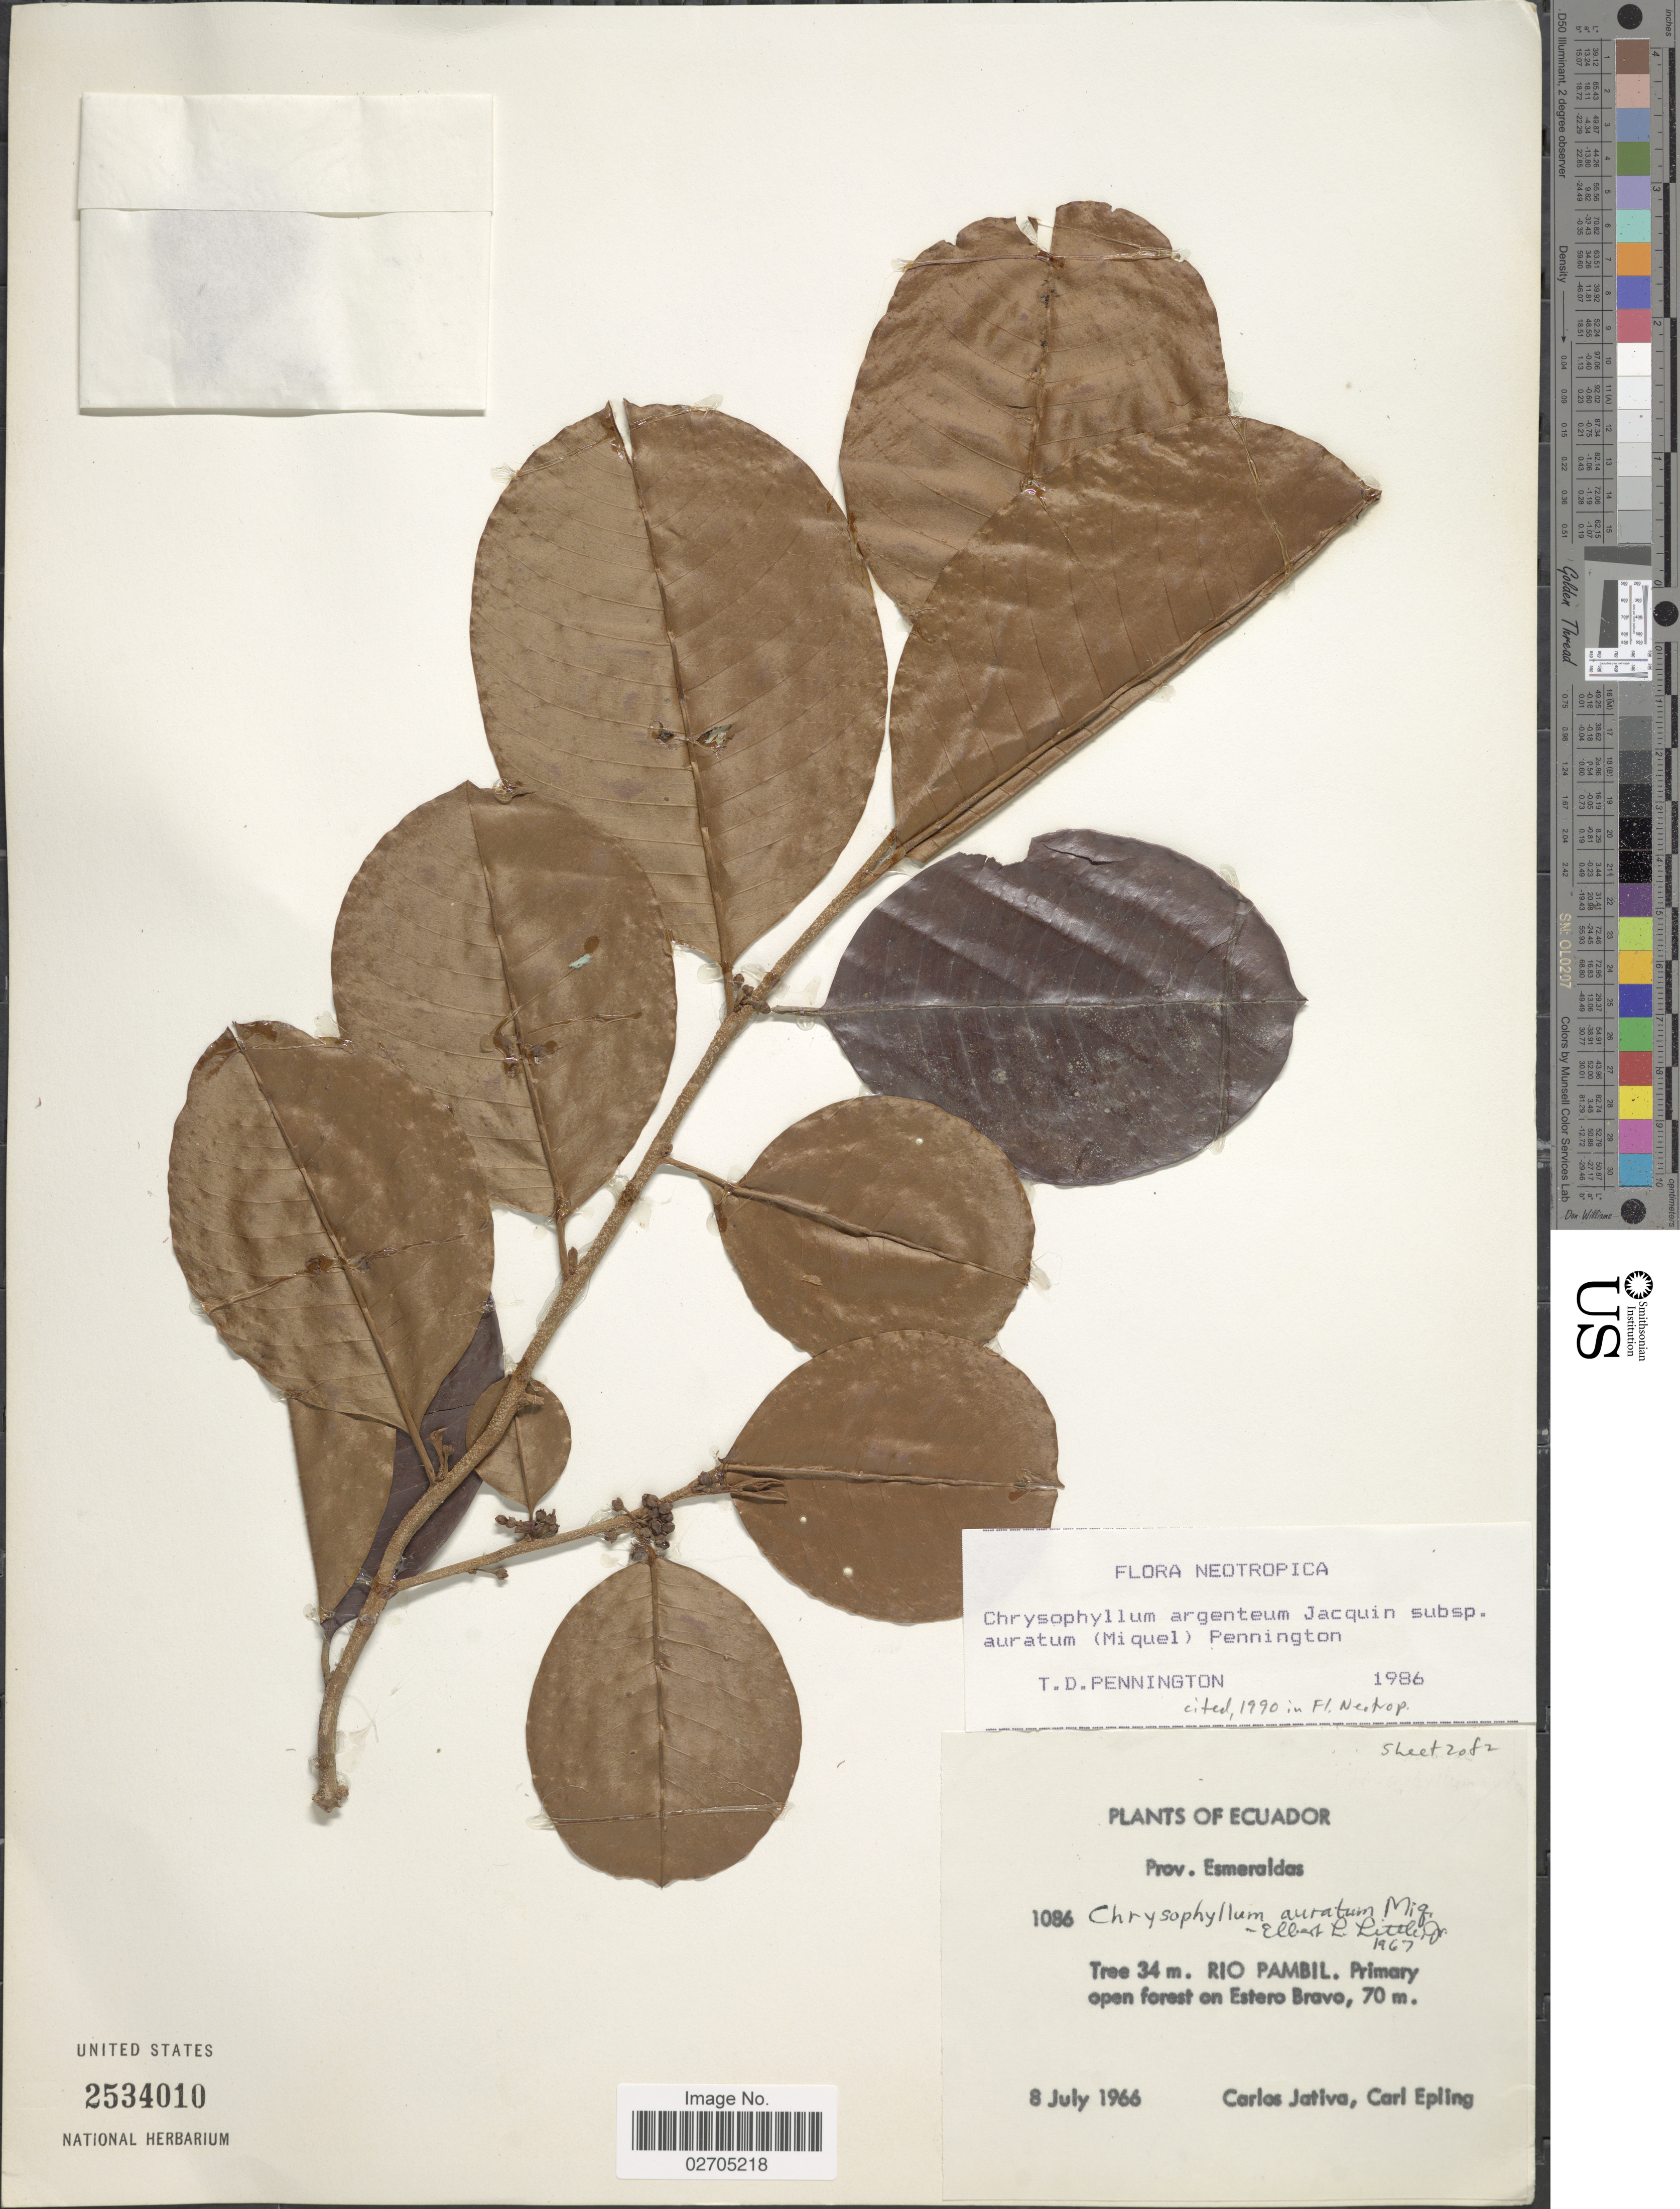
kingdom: Plantae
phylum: Tracheophyta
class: Magnoliopsida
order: Ericales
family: Sapotaceae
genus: Chrysophyllum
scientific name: Chrysophyllum argenteum subsp. auratum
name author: (Miq.) T.D. Penn.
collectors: C. D. Játiva & C. C. Epling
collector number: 1086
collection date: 1966-07-08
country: Ecuador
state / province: Esmeraldas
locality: Rio Pambil, Primary open forest on Estero Bravo, Neotropica.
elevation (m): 70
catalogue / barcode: US 2534010